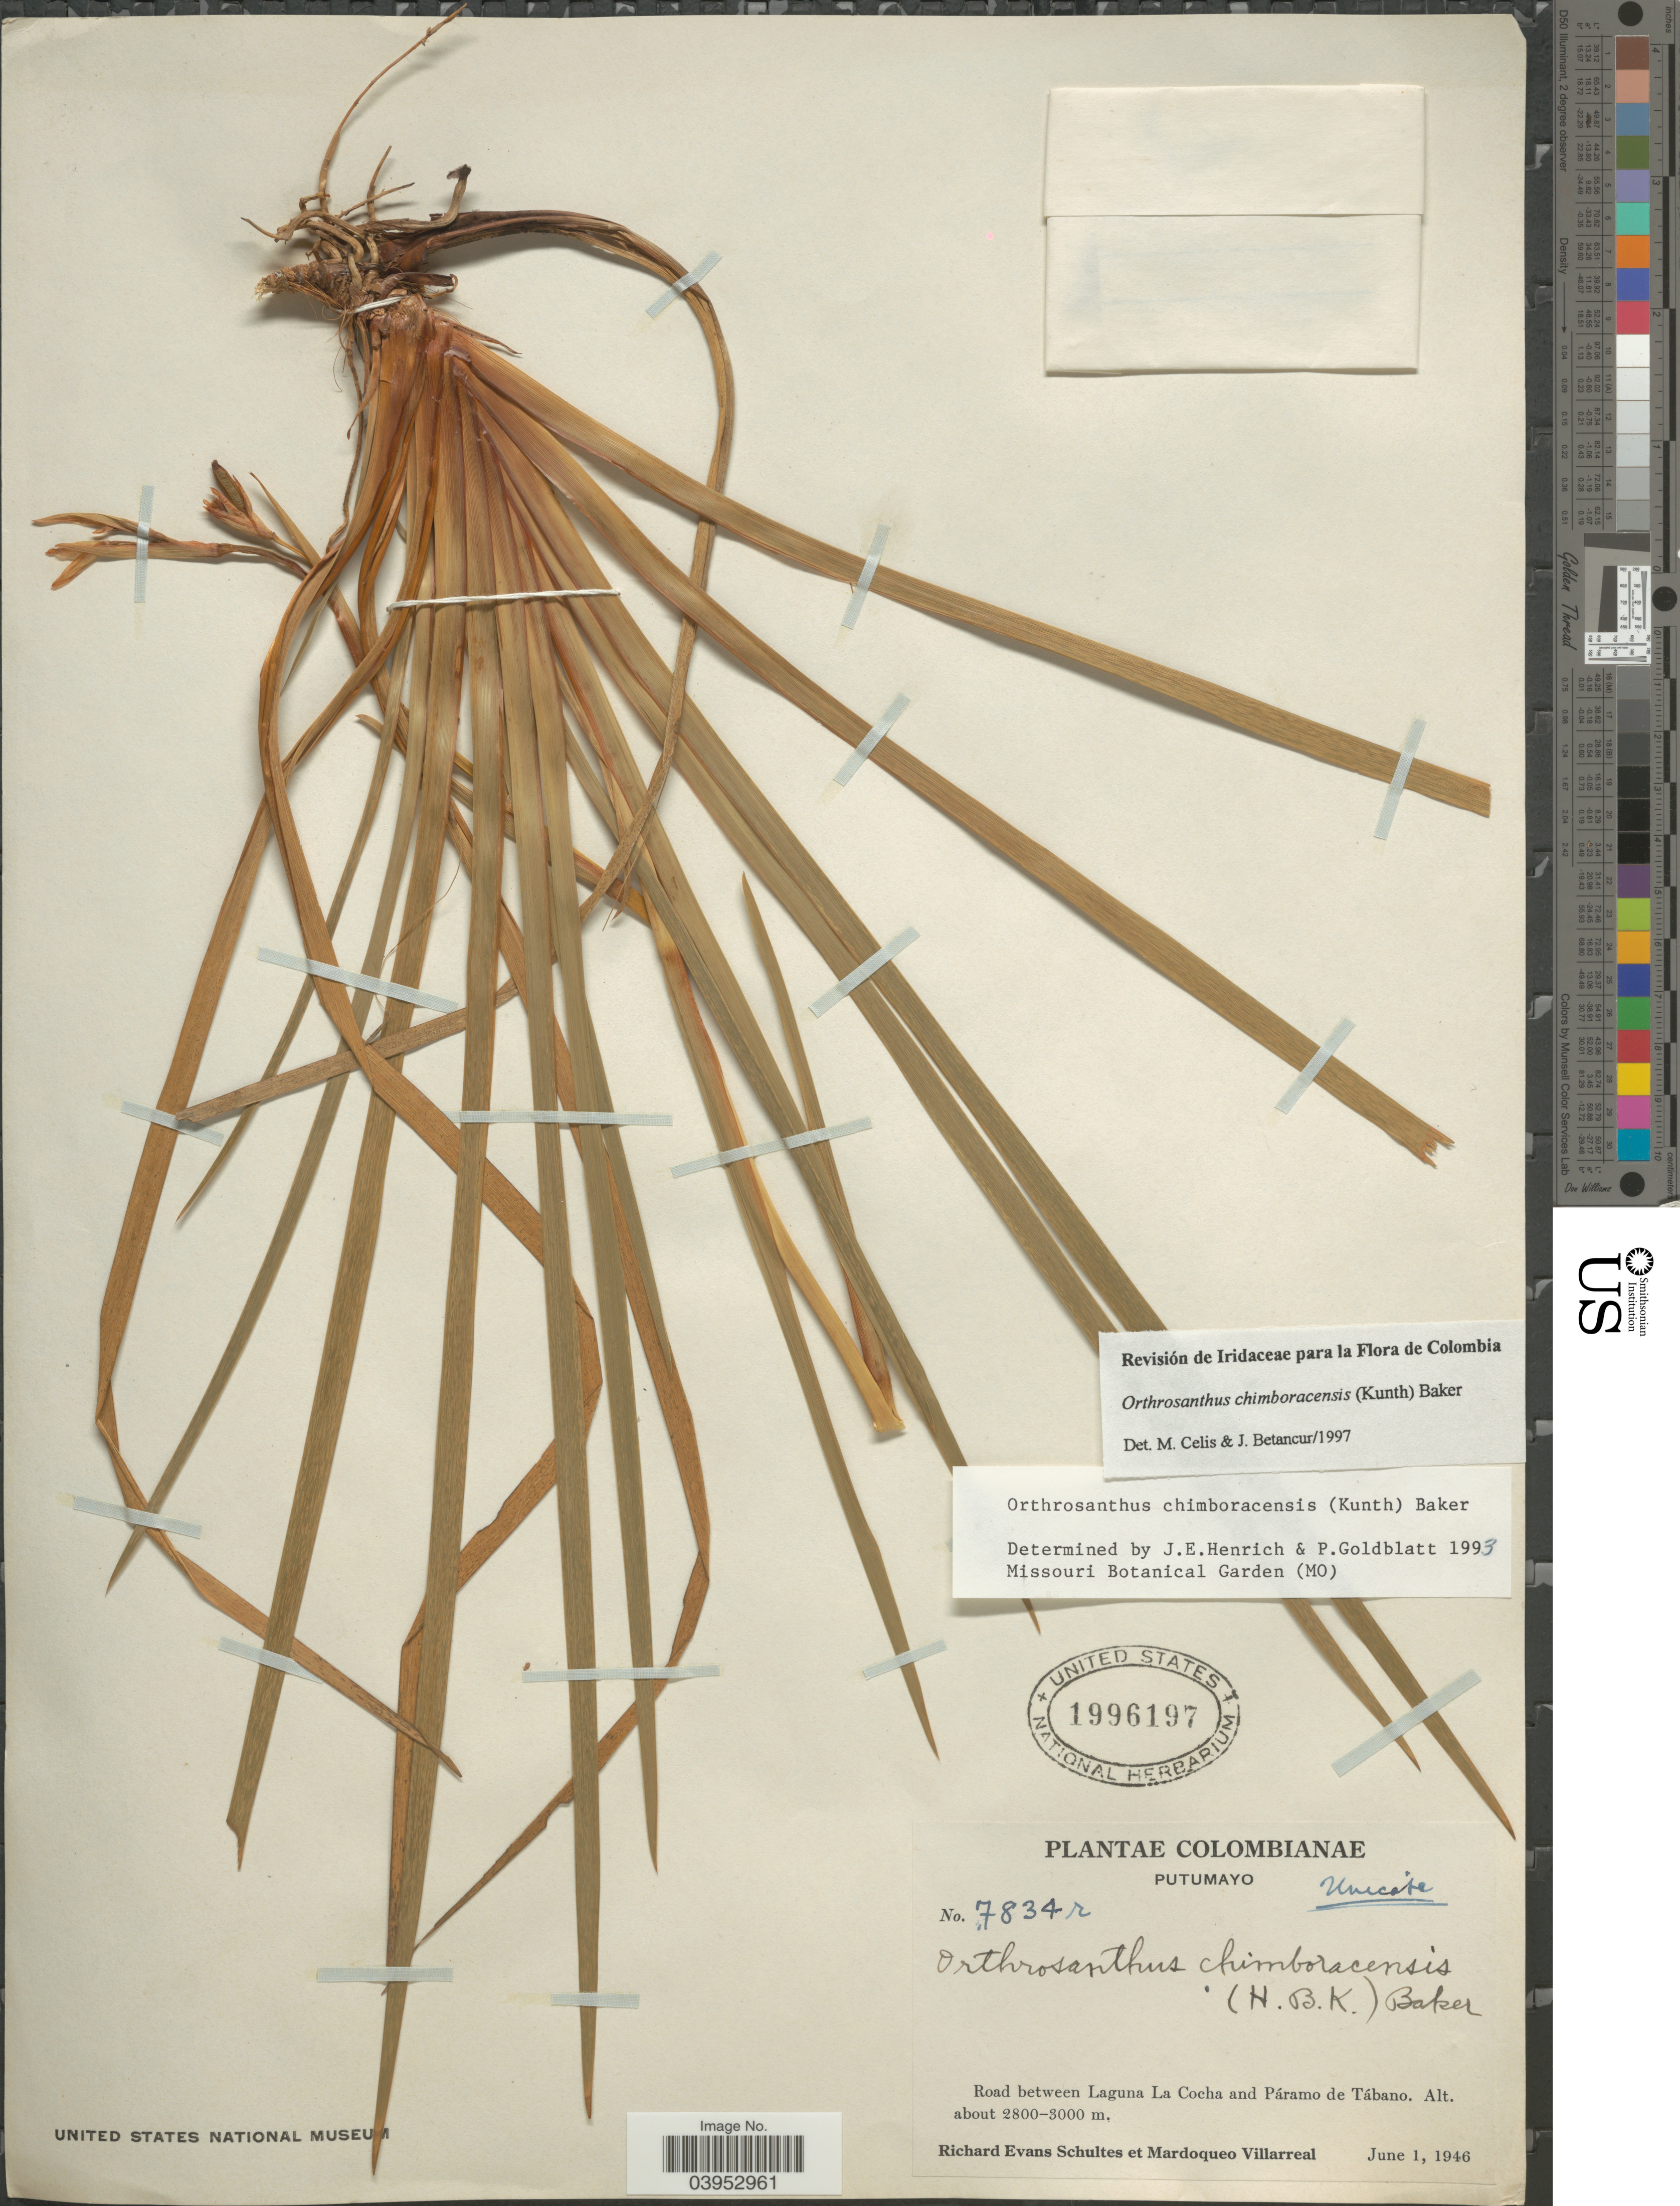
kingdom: Plantae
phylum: Tracheophyta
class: Liliopsida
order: Asparagales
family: Iridaceae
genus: Orthrosanthus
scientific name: Orthrosanthus chimboracensis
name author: (Kunth) Baker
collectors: R. E. Schultes & M. Villarreal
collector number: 7834r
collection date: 1946-06-01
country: Colombia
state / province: Putumayo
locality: Road between Laguna La Cocha and Páramo de Tábano.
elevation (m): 2800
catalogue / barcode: US 1996197